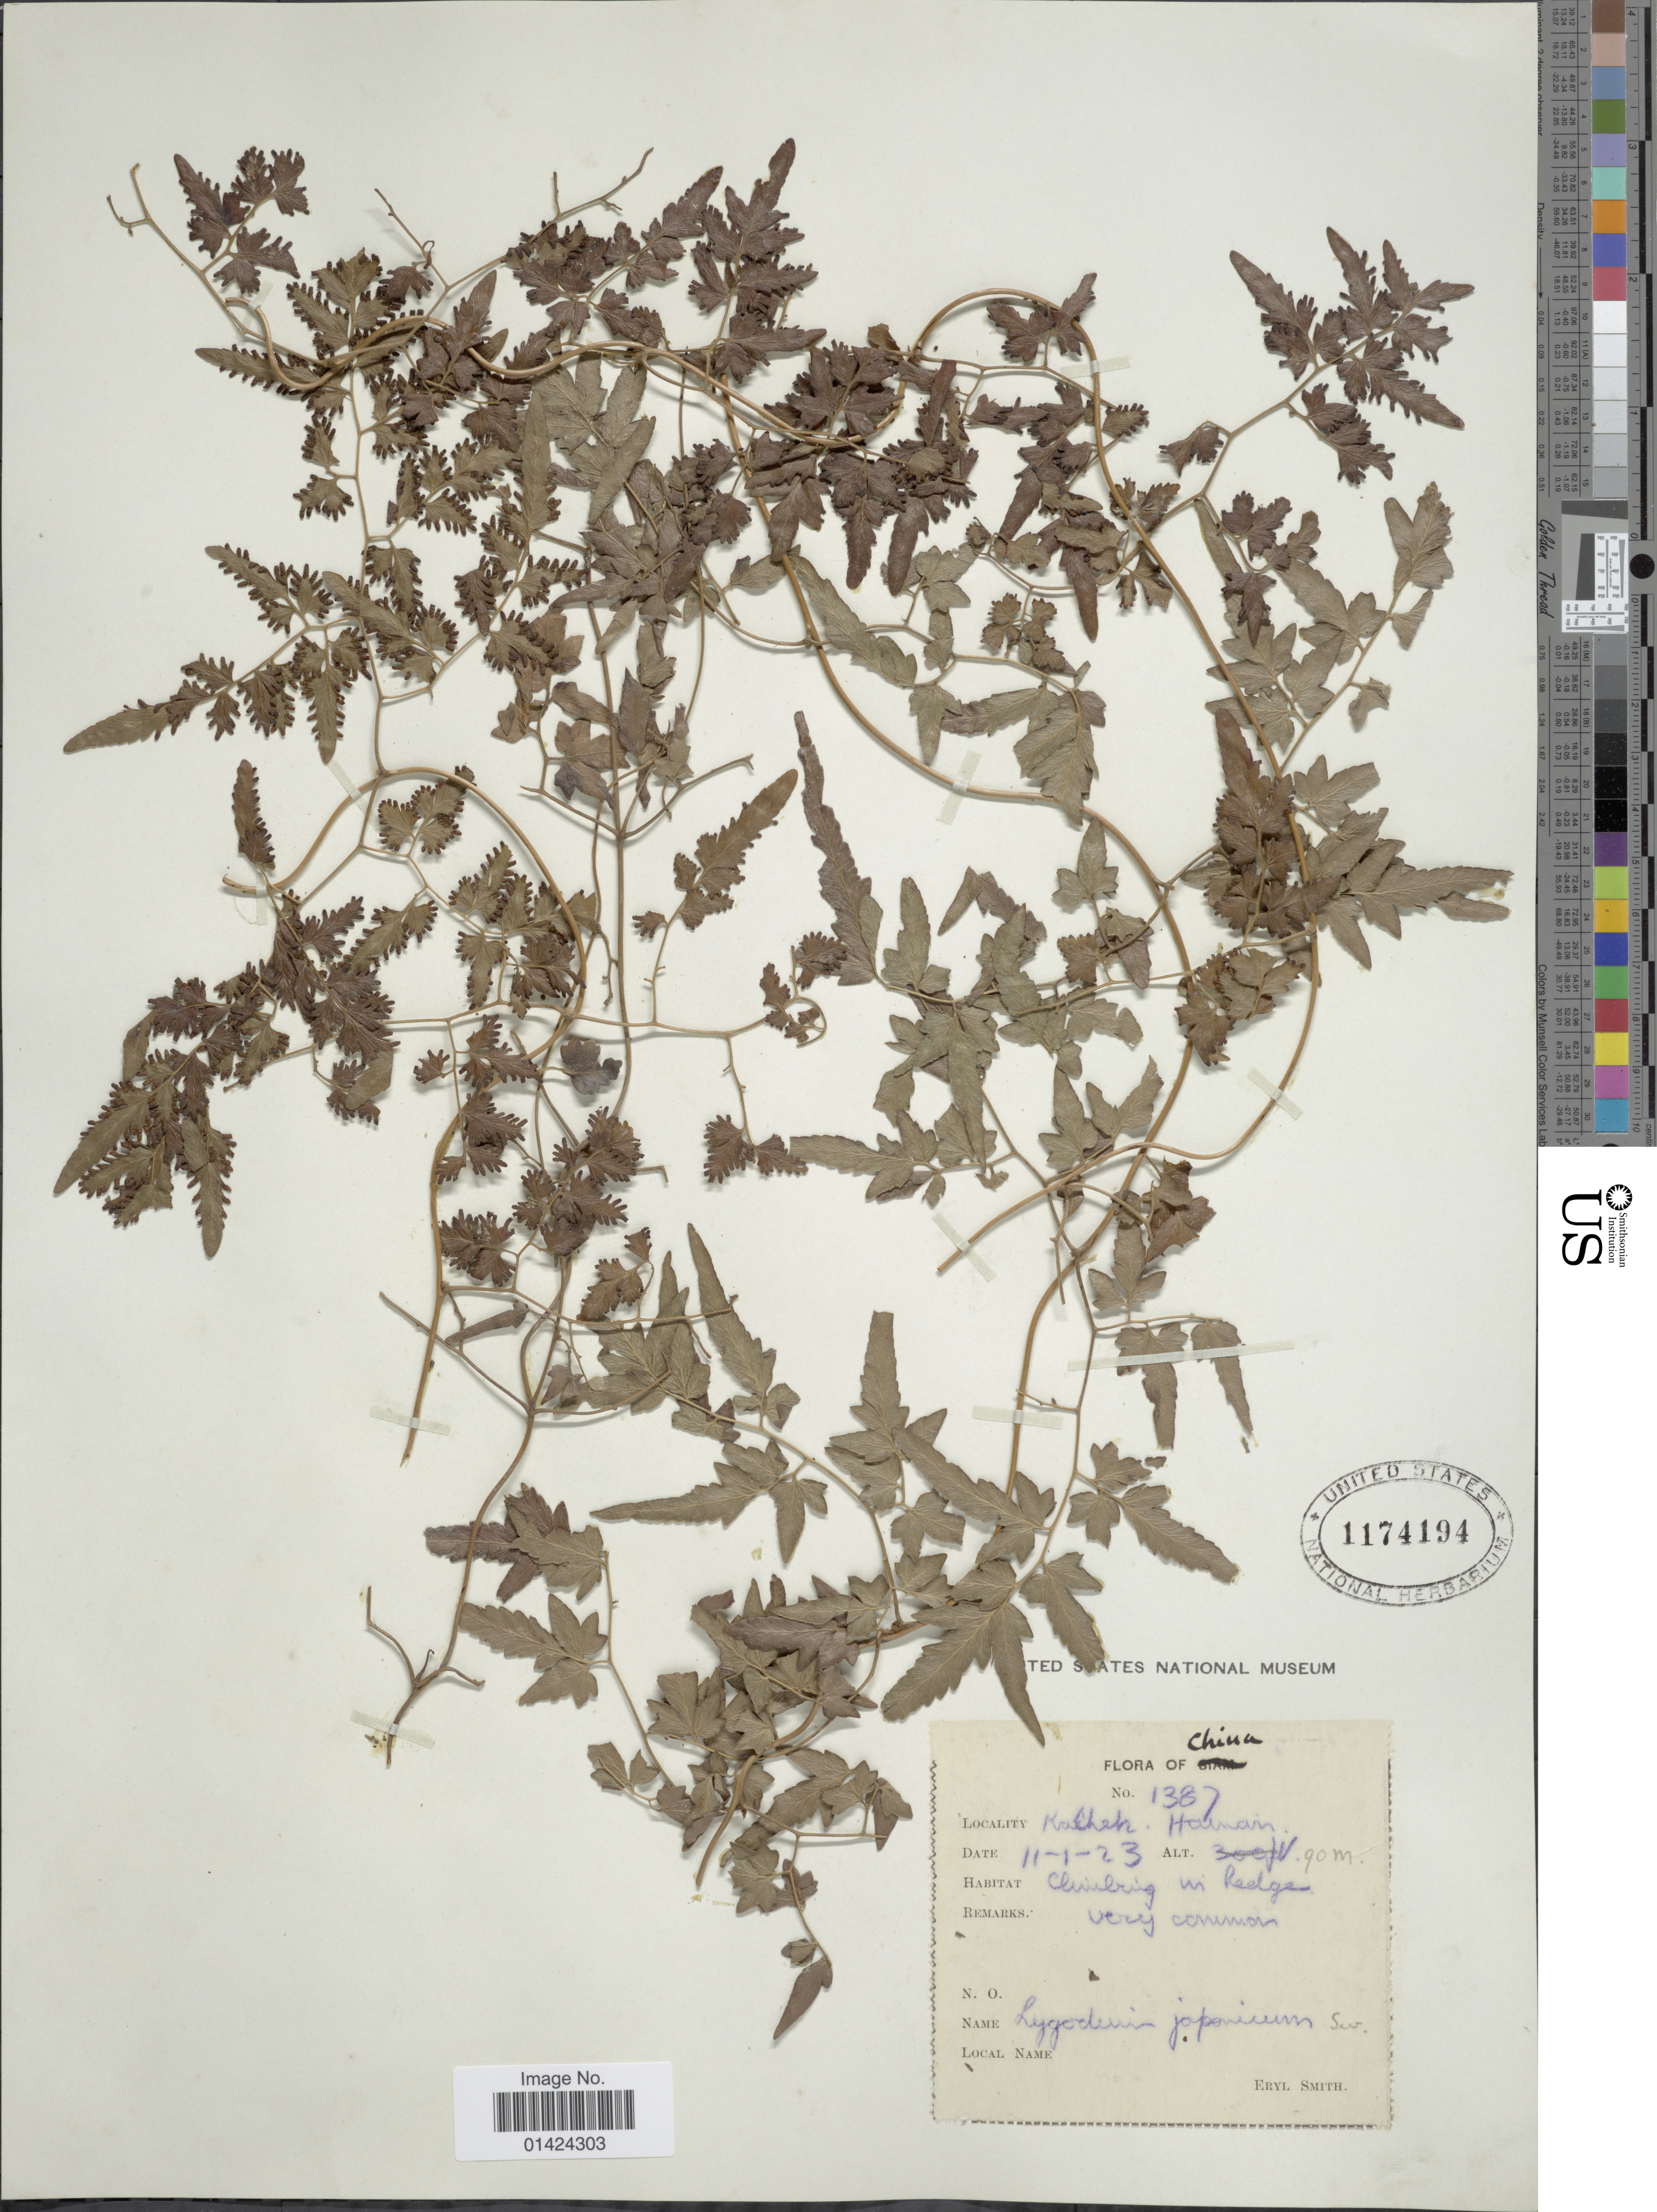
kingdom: Plantae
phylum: Tracheophyta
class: Polypodiopsida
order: Schizaeales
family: Lygodiaceae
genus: Lygodium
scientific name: Lygodium japonicum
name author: (Thunb.) Sw.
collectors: C. E. Smith Jr.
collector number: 1387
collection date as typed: Transcribed d/m/y: 11/1/23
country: China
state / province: Hainan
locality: Kalheh, Harman.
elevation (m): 90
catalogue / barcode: US 1174194